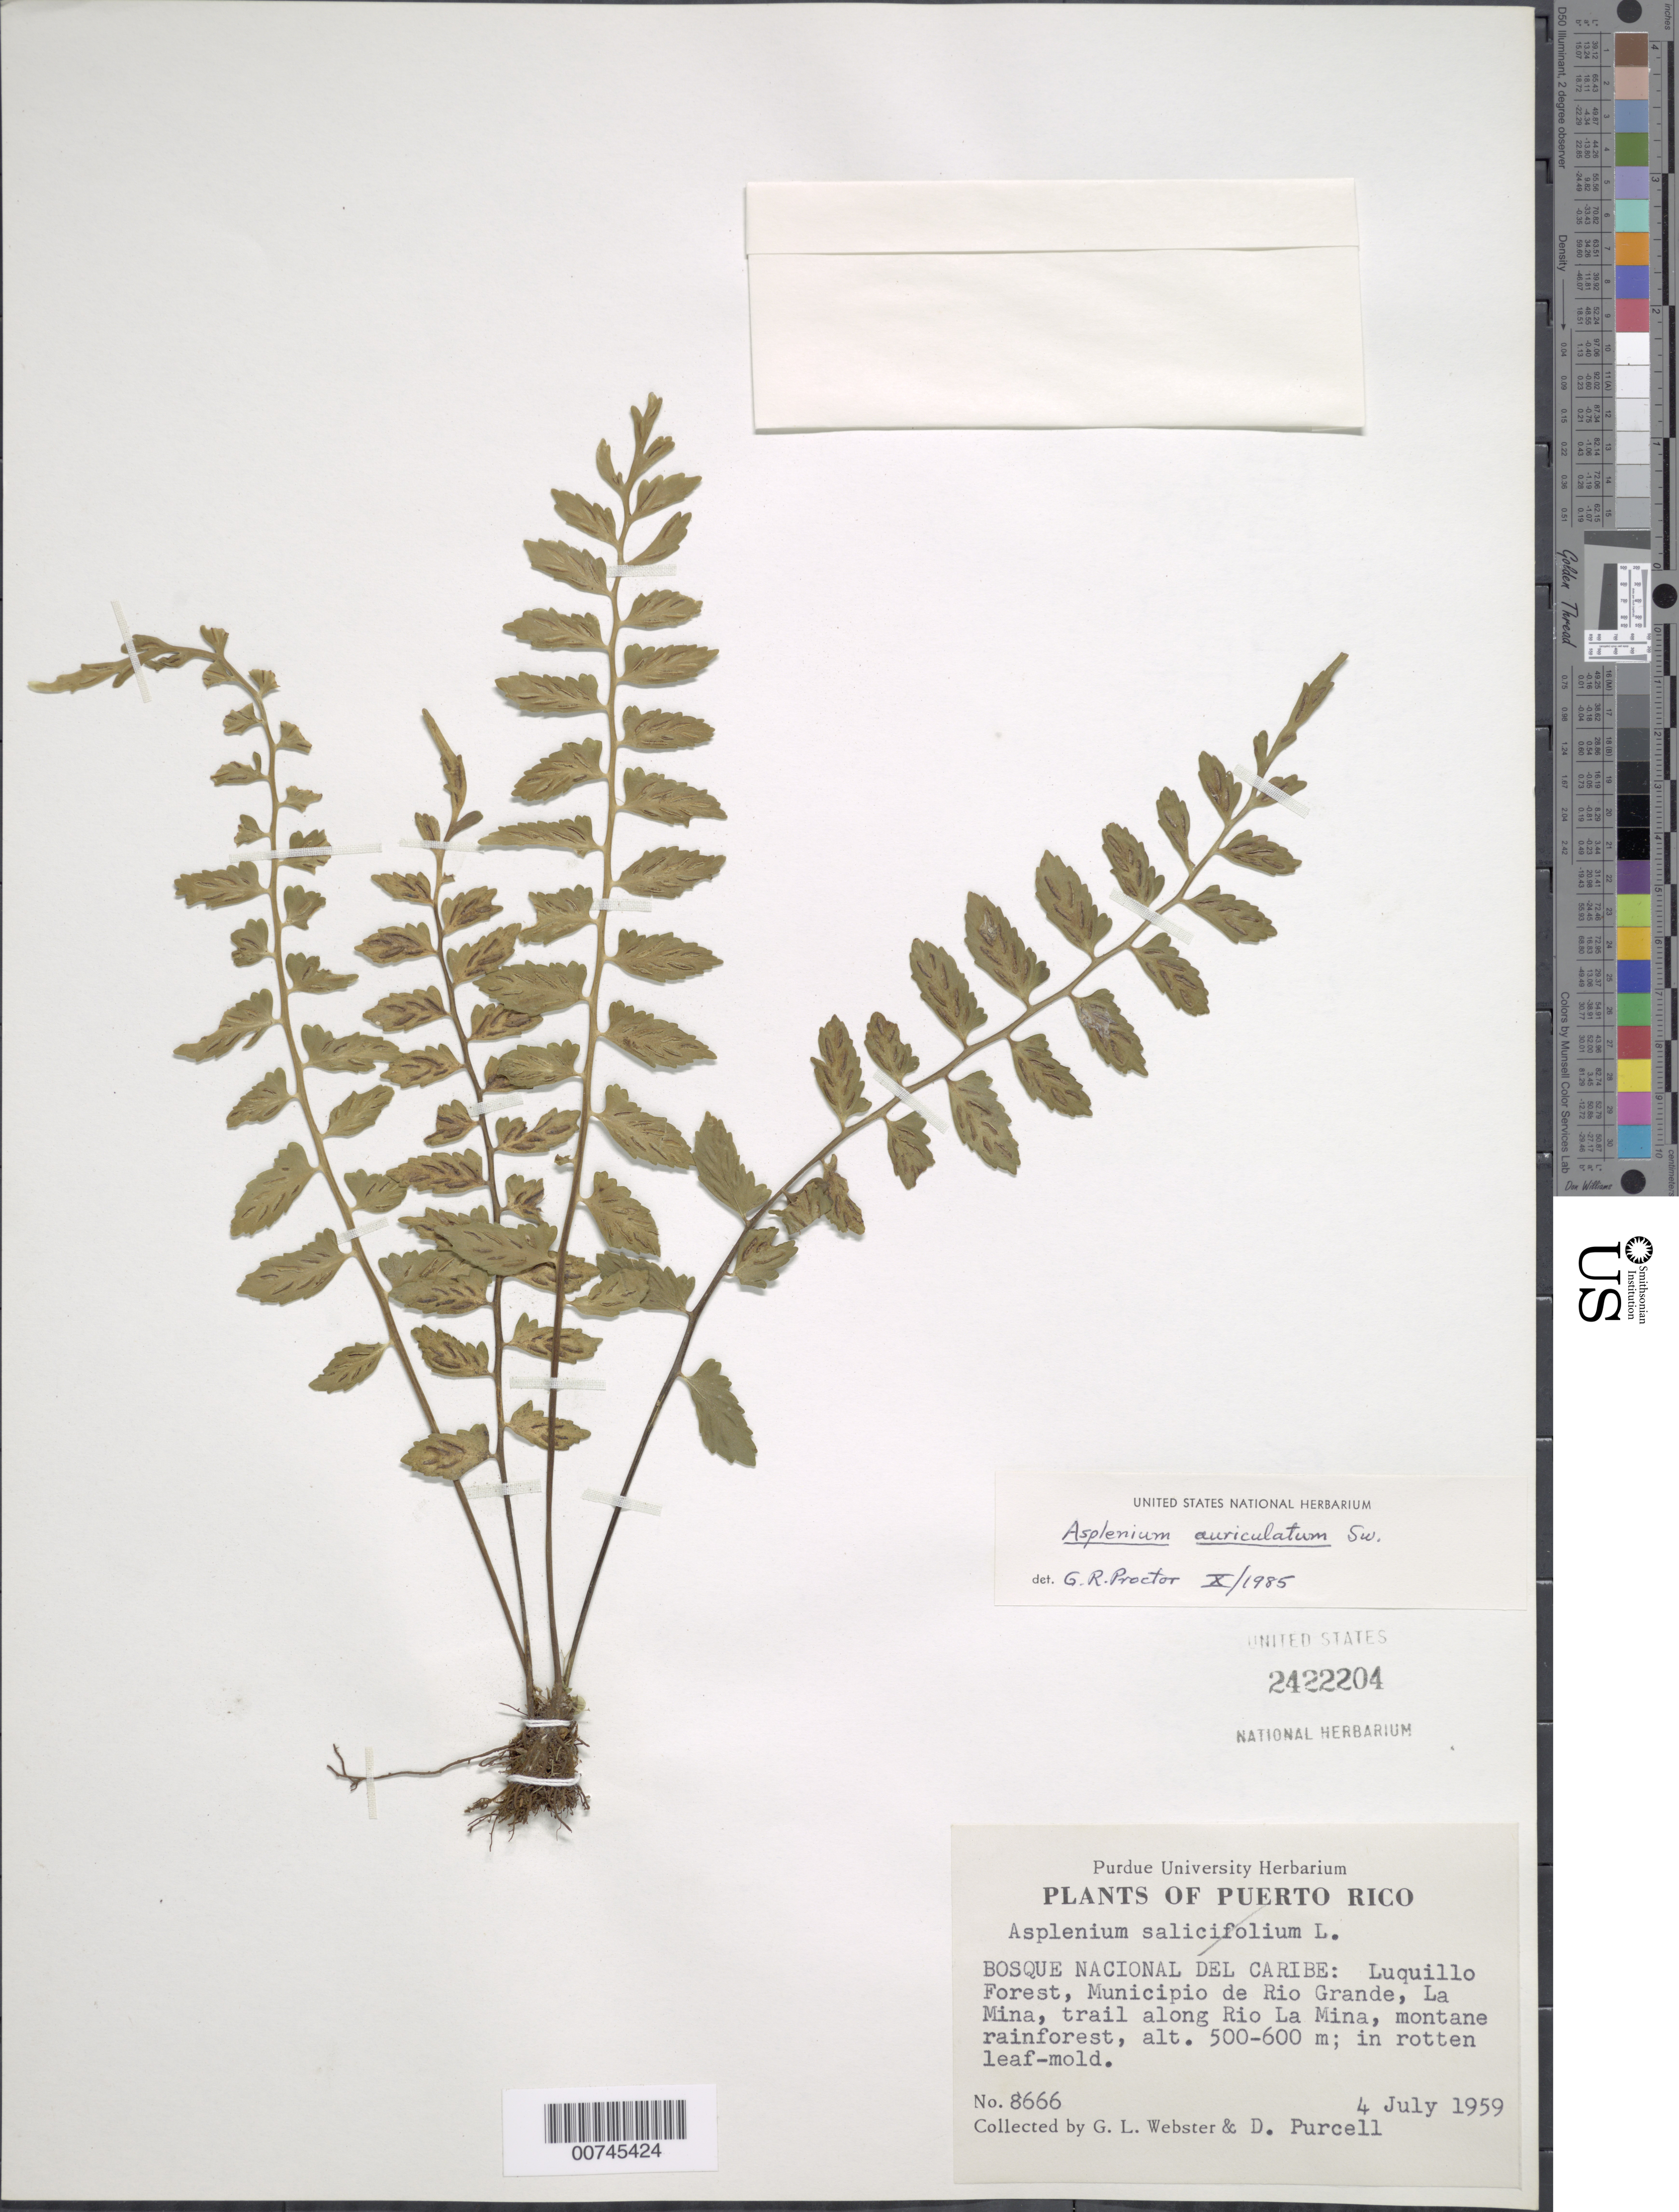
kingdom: Plantae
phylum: Tracheophyta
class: Polypodiopsida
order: Polypodiales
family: Aspleniaceae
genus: Asplenium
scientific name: Asplenium auriculatum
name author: Sw.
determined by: Proctor, G. R.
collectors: G. L. Webster & D. Purcell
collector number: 8666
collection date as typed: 04 Jul 1959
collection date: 1959-07-04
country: Puerto Rico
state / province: Río Grande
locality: Bosque Nacional del Caribe: Luquillo Forest, Municipio de Río Grande, La Mina, trail along Río La Mina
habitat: Montane rainforest, in rotten leaf-mold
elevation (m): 500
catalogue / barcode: US 2422204